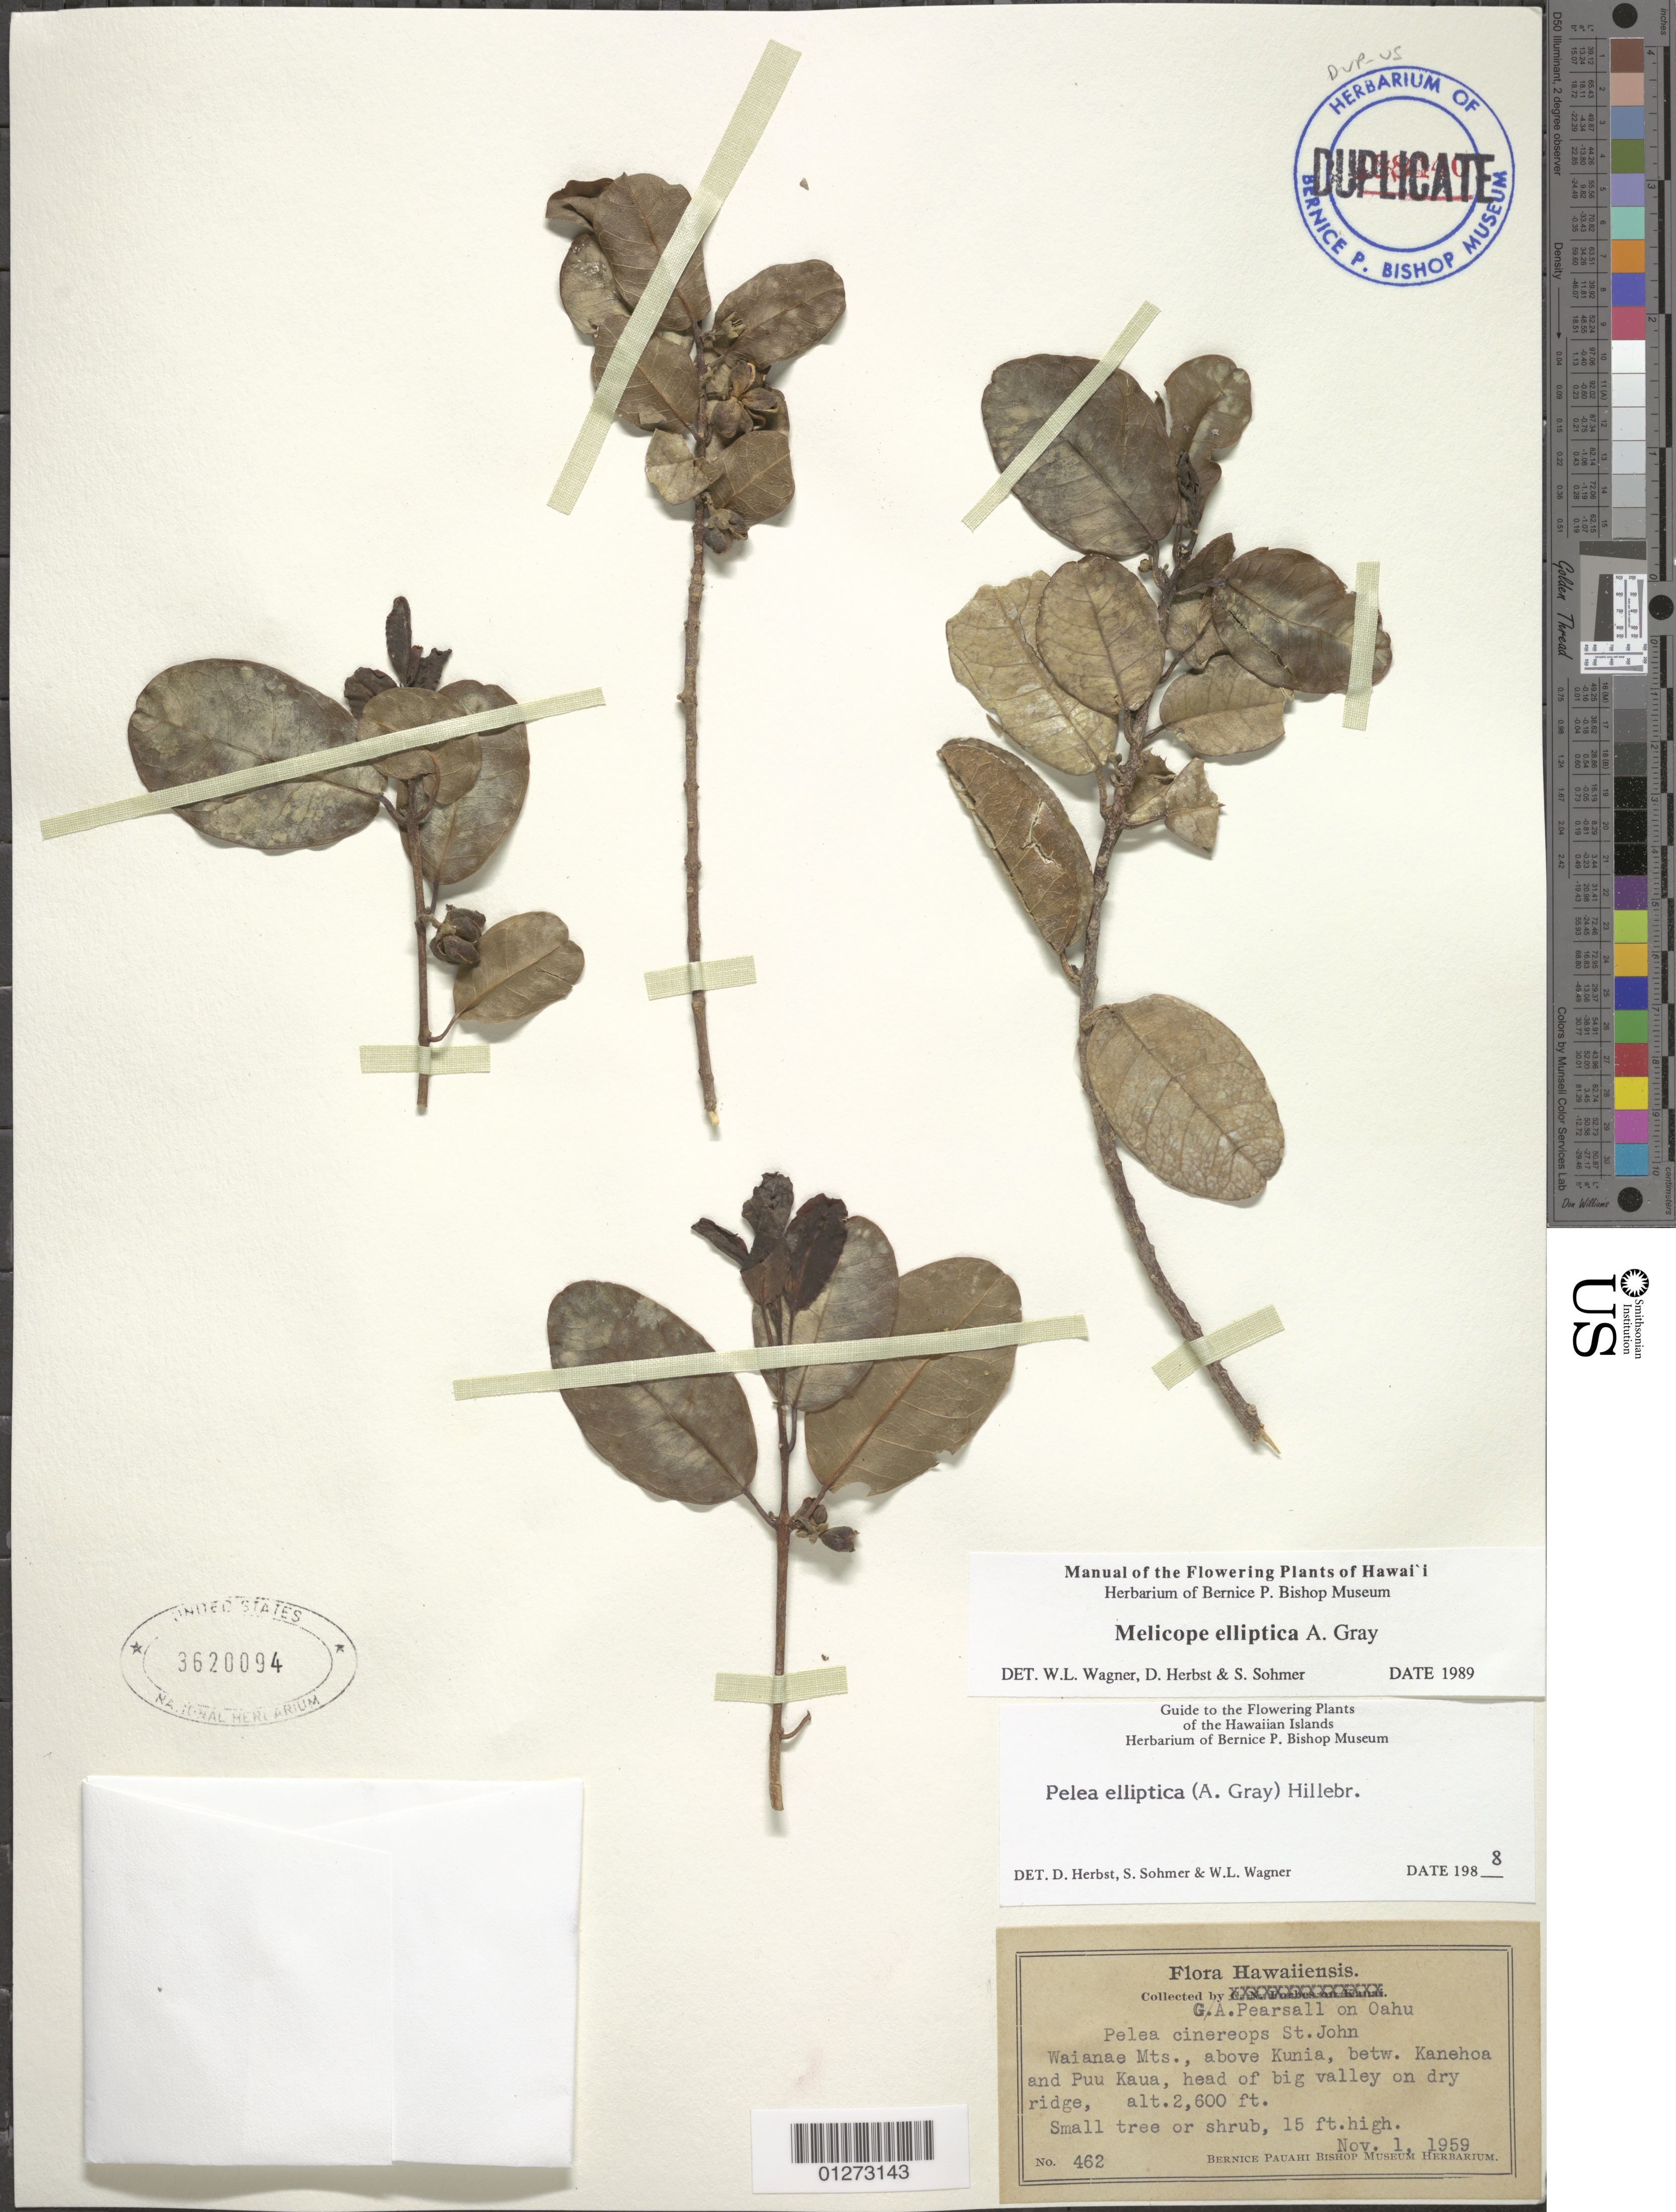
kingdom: Plantae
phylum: Tracheophyta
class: Magnoliopsida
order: Sapindales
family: Rutaceae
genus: Melicope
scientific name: Melicope elliptica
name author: A. Gray in Wilkes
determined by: Wagner, W. L.; Herbst, D. R.; Sohmer, S. H.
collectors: G. Pearsall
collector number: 462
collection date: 1959-11-01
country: United States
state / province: Hawaii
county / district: Honolulu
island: Oahu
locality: Waianae Mts., above Kunia, between Kanehoa and Pu'u Kaua, head of big valley on dry ridge.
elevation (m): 792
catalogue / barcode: US 3620094